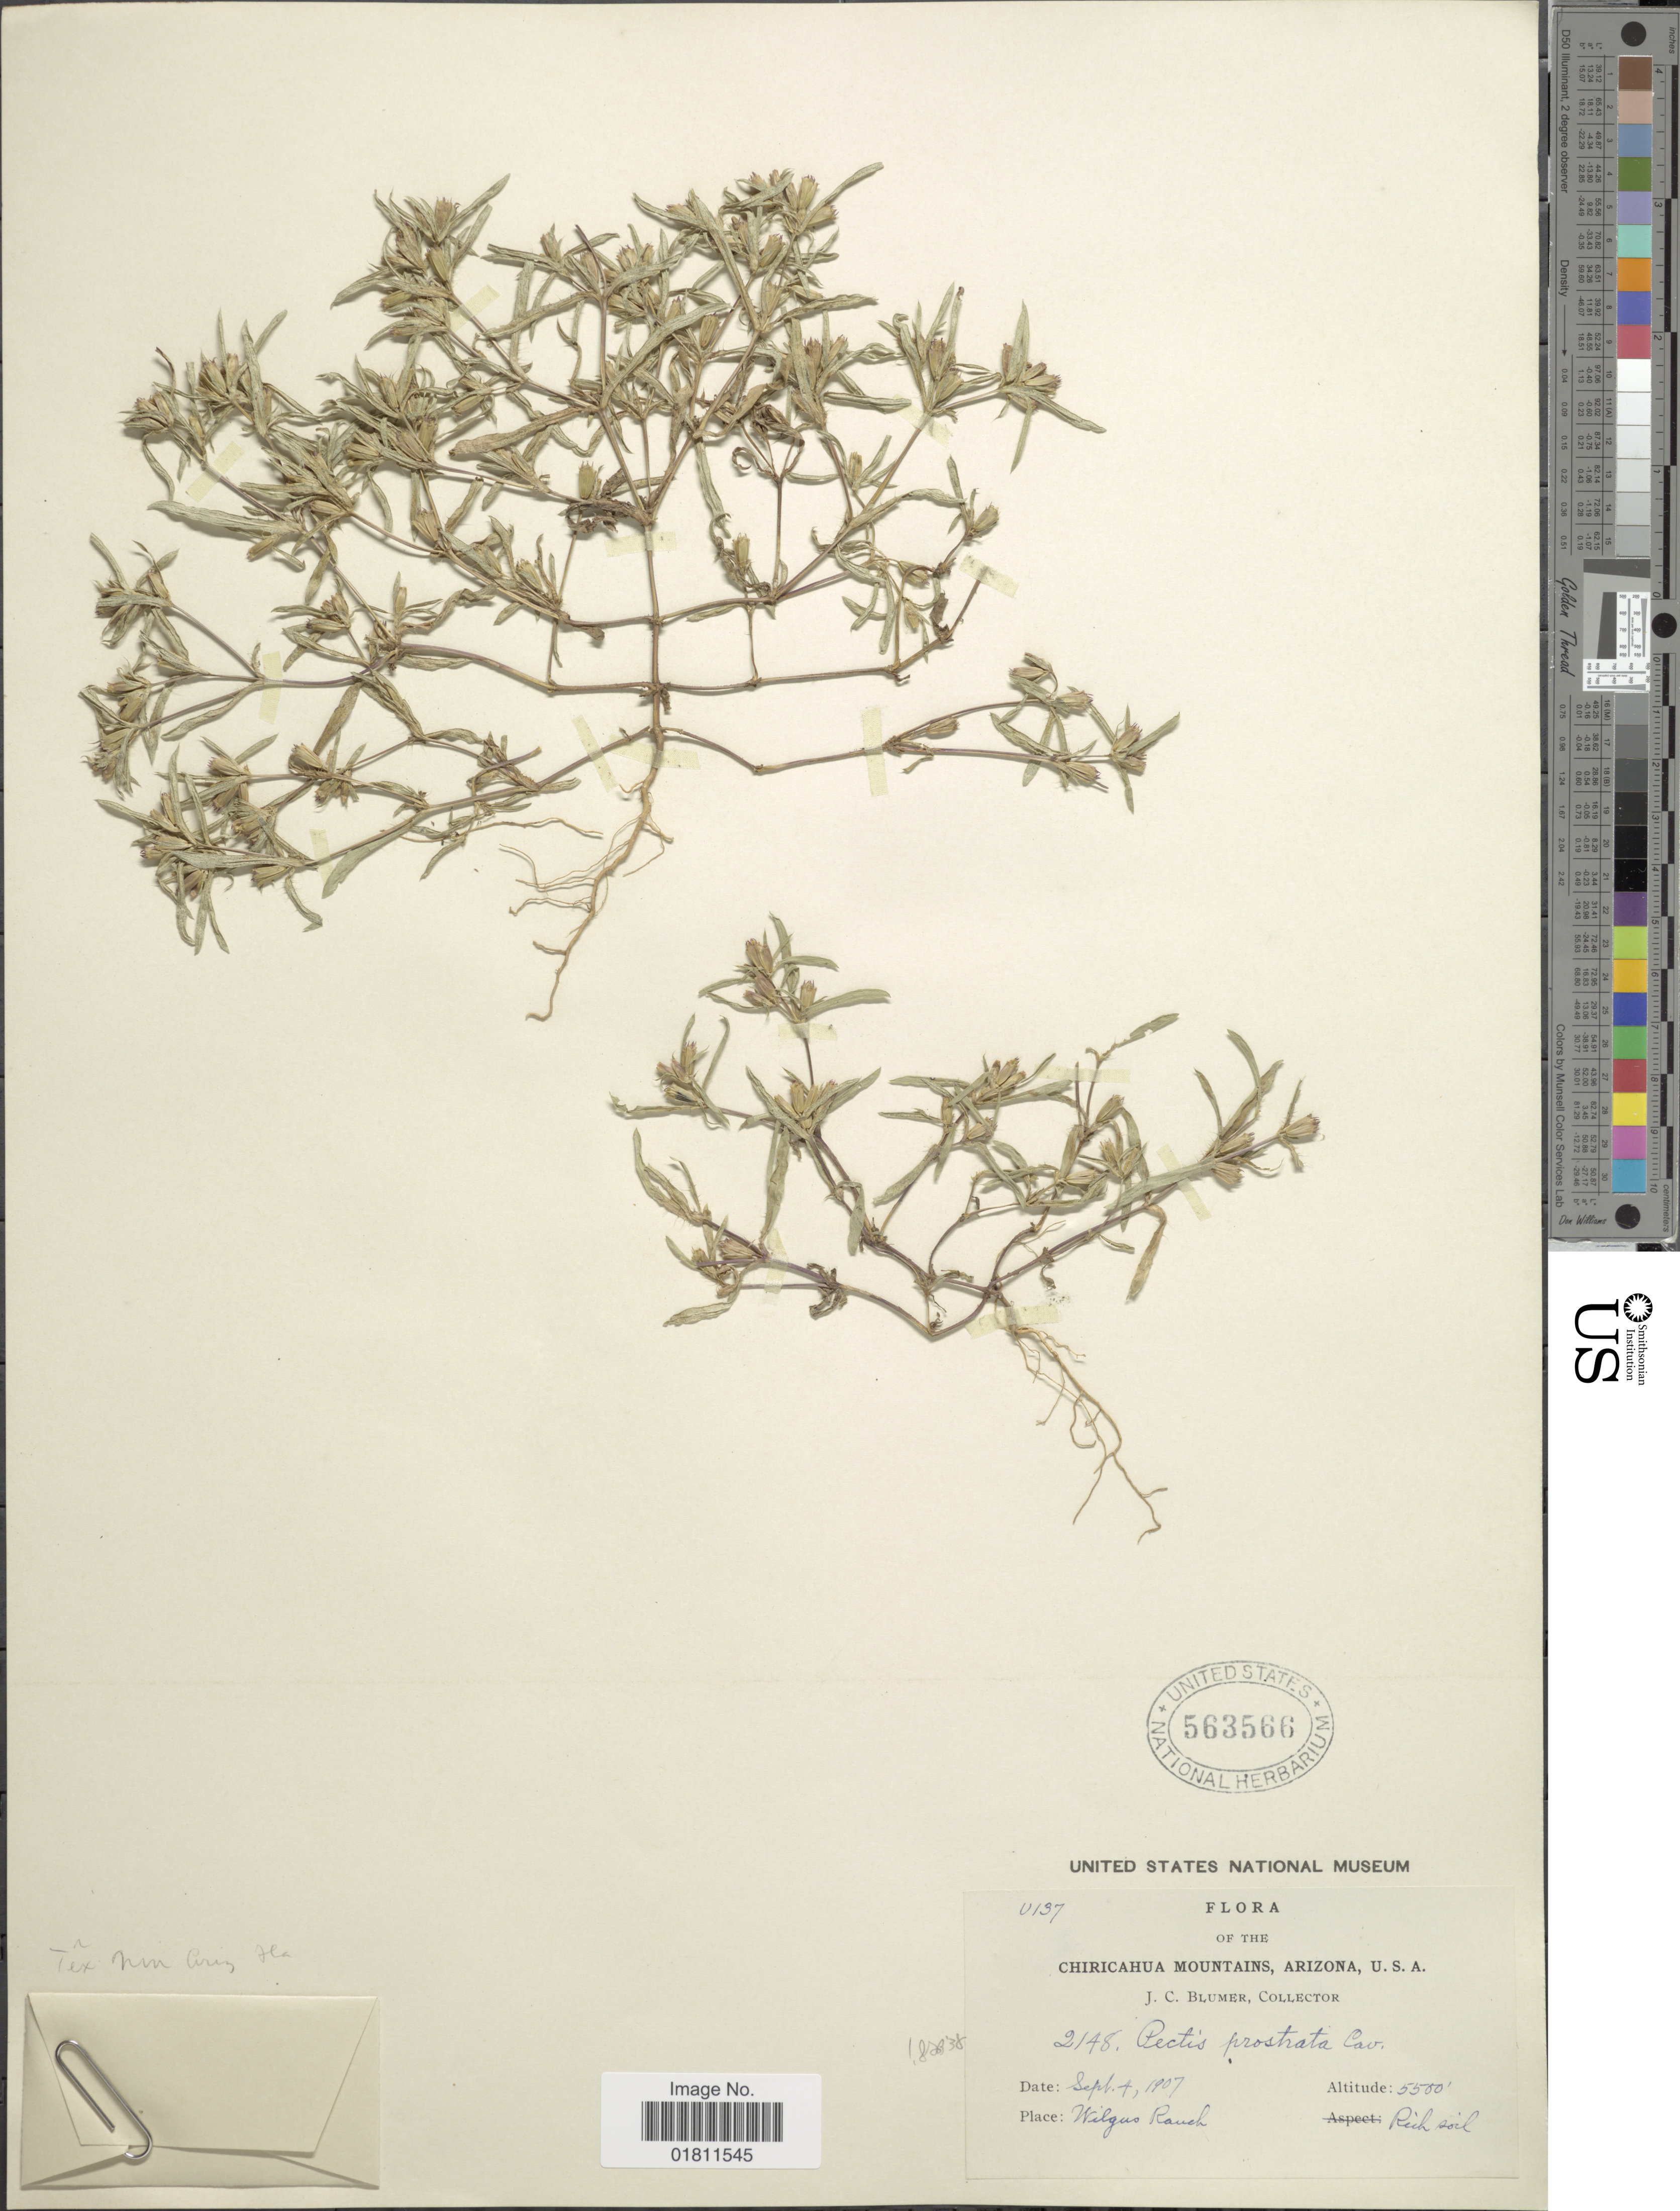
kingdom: Plantae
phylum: Tracheophyta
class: Magnoliopsida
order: Asterales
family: Asteraceae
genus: Pectis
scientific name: Pectis prostrata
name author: Cav.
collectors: J. C. Blumer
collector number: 2148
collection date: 1907-09-04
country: United States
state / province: Arizona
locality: Chiricahua Mountains, Arizona, U.S.A. Wilgus Ranch.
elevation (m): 1676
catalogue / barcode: US 563566